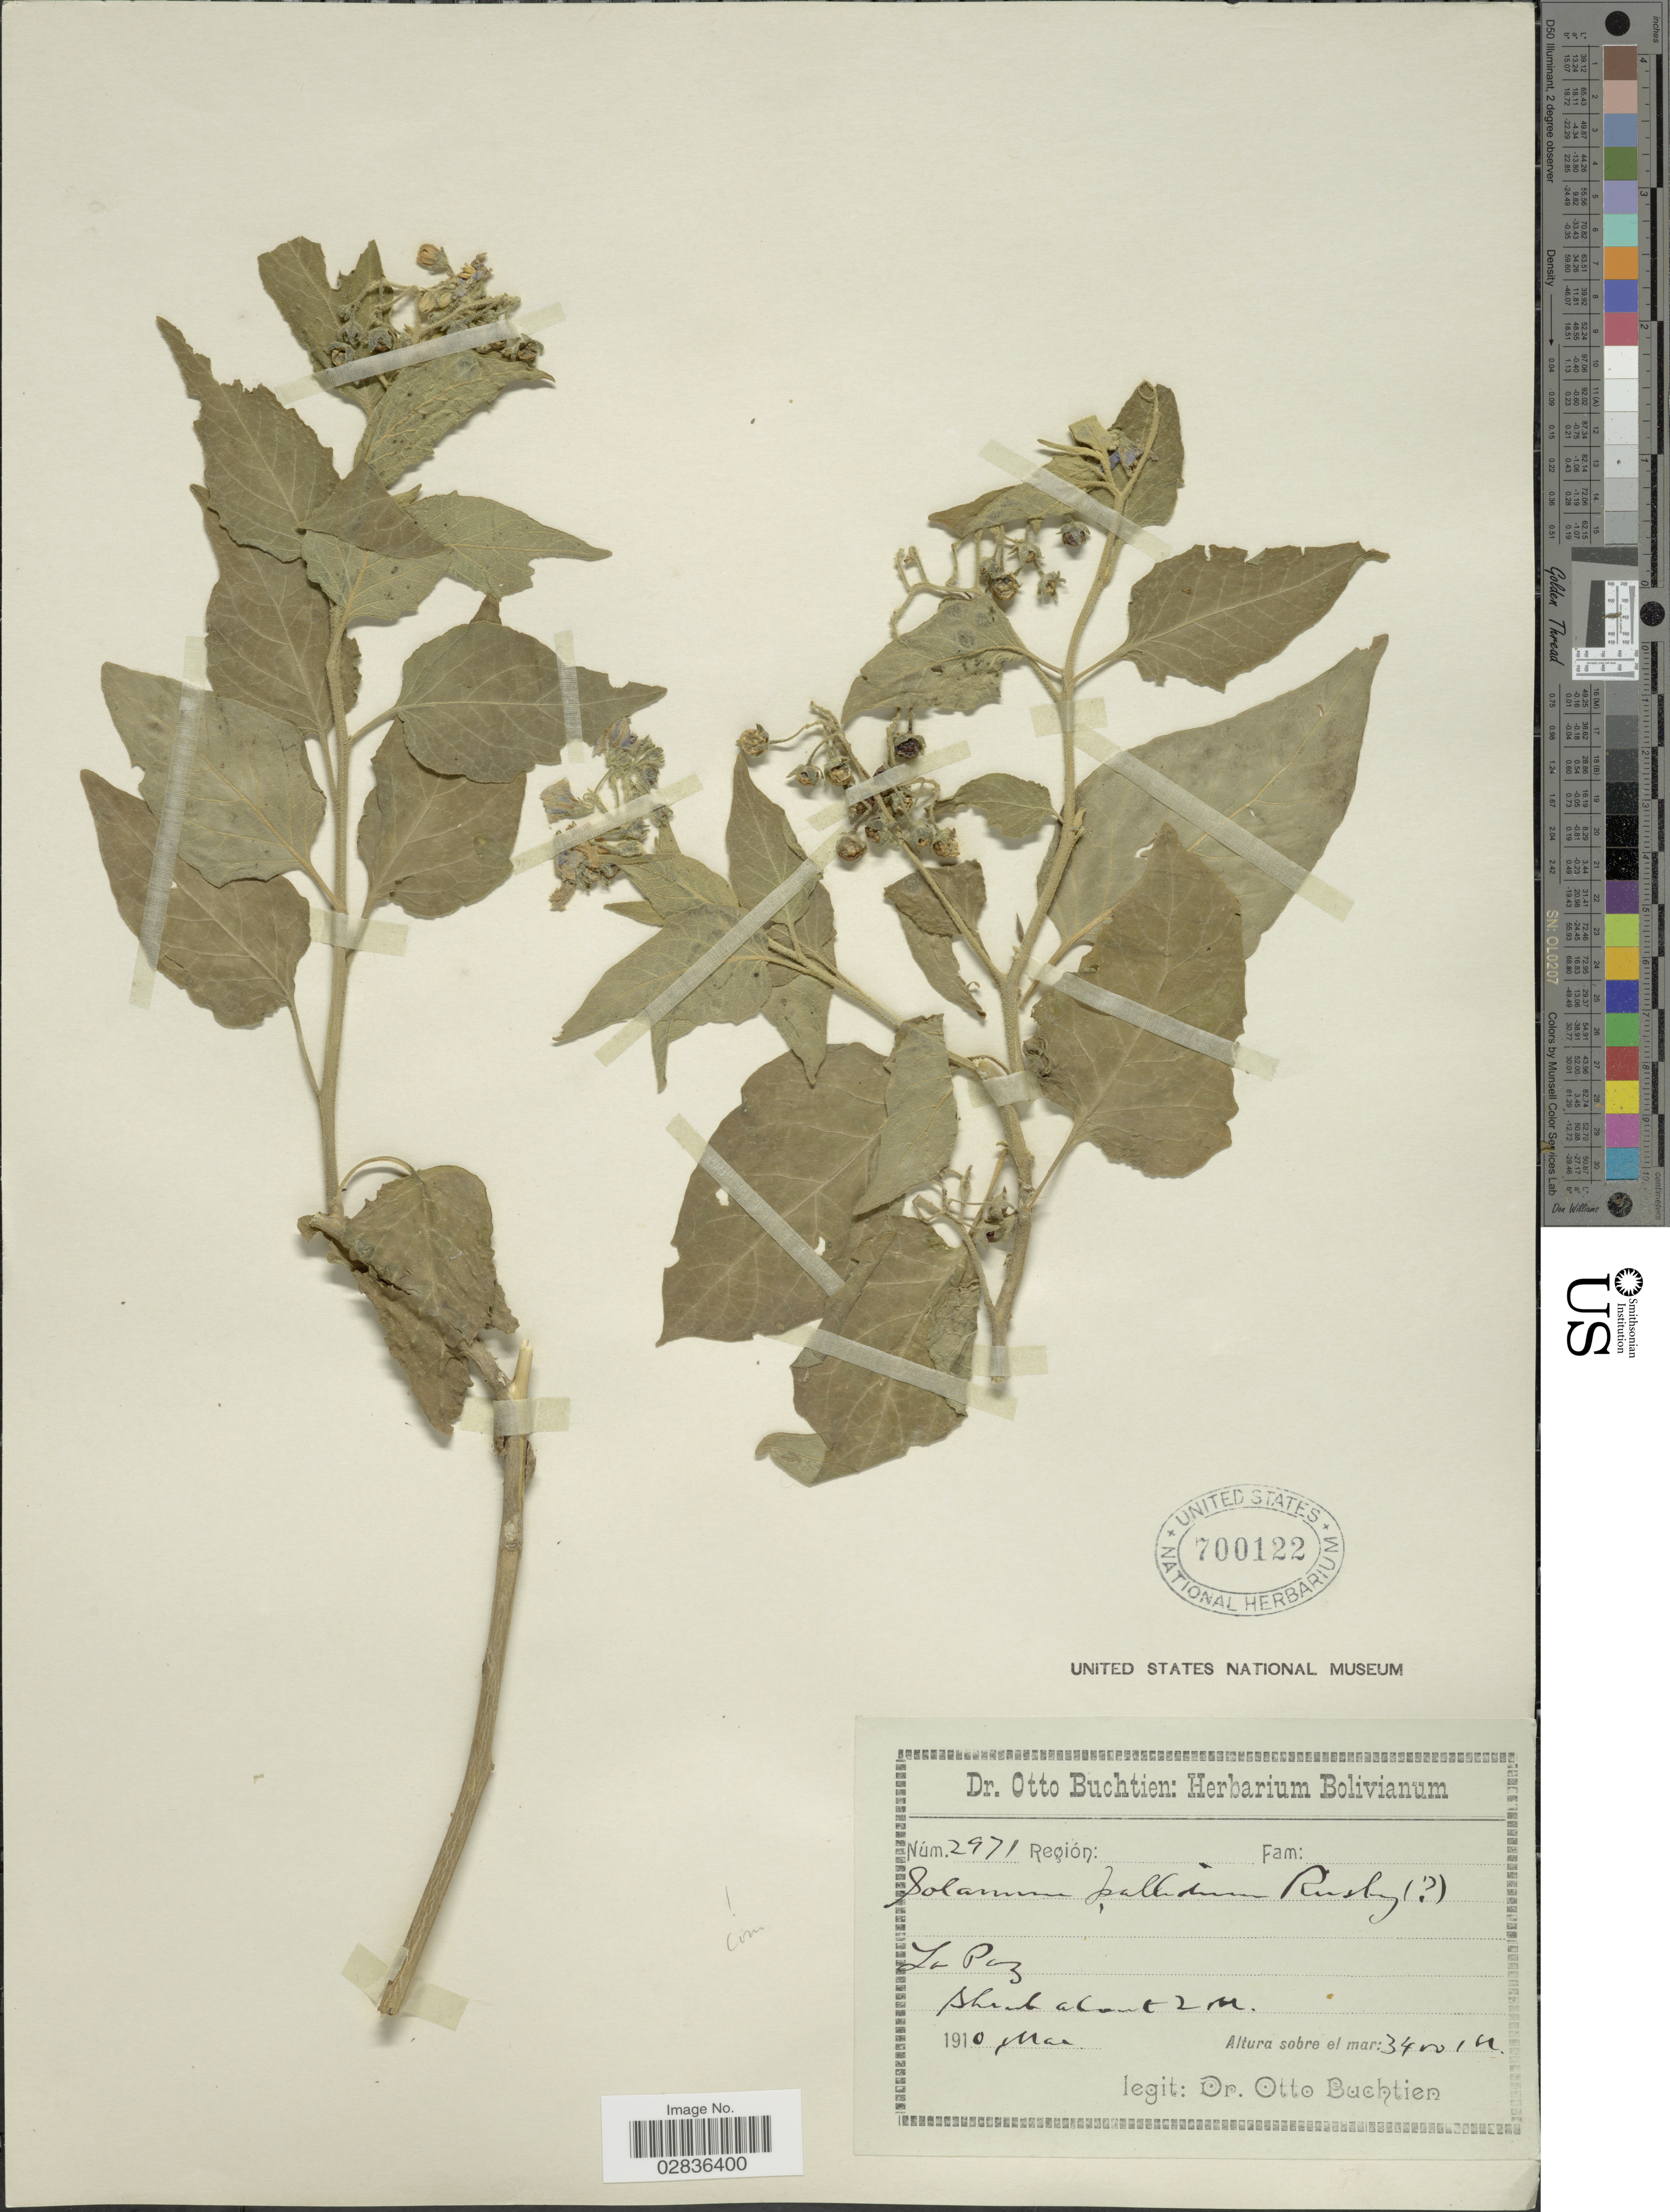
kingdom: Plantae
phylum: Tracheophyta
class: Magnoliopsida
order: Solanales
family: Solanaceae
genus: Solanum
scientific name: Solanum pallidum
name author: Rusby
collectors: O. Buchtien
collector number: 2971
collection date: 1910-03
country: Bolivia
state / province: La Paz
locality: La Paz.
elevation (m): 3400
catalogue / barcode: US 700122